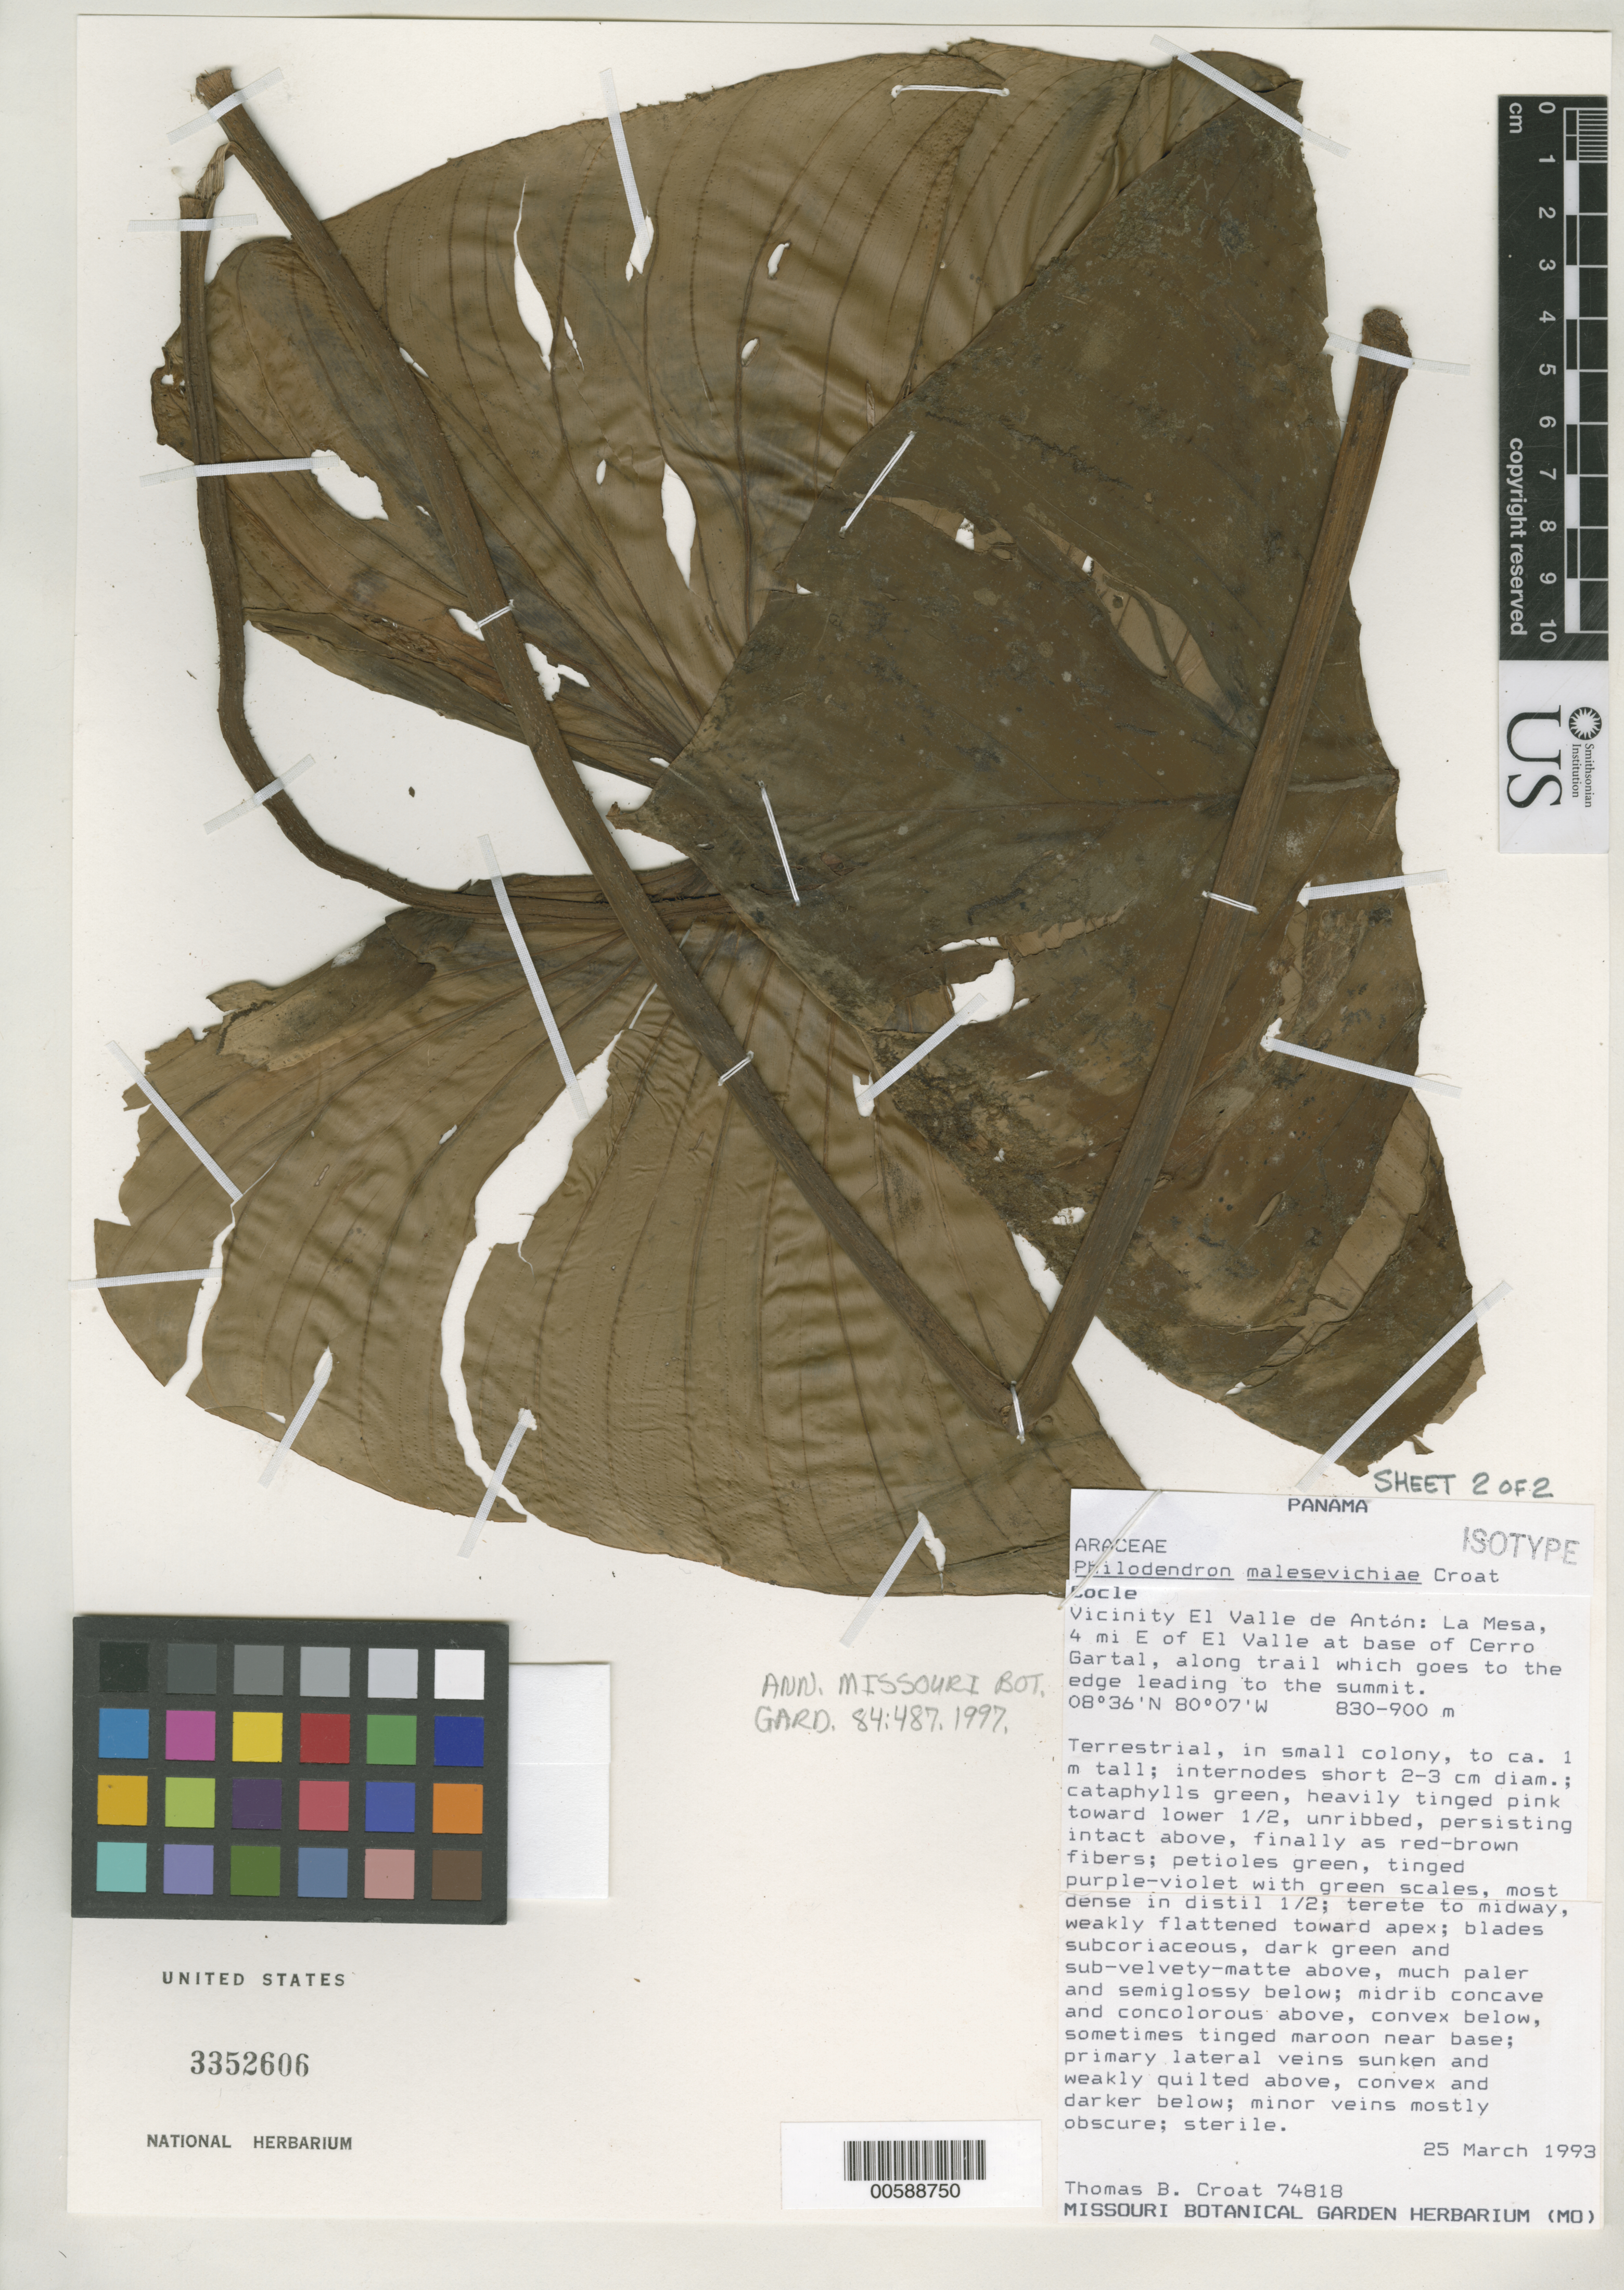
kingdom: Plantae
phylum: Tracheophyta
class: Liliopsida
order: Alismatales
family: Araceae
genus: Philodendron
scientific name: Philodendron malesevichiae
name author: Croat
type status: Isotype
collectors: T. B. Croat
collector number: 74818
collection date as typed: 25 Mar 1993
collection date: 1993-03-25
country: Panama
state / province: Coclé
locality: Vicinity of el Valle De Anton, La Mesa, 4mi E of el Valle at base of Cerro Gartal, along Trail leading to summit.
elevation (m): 830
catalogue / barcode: US 3352606